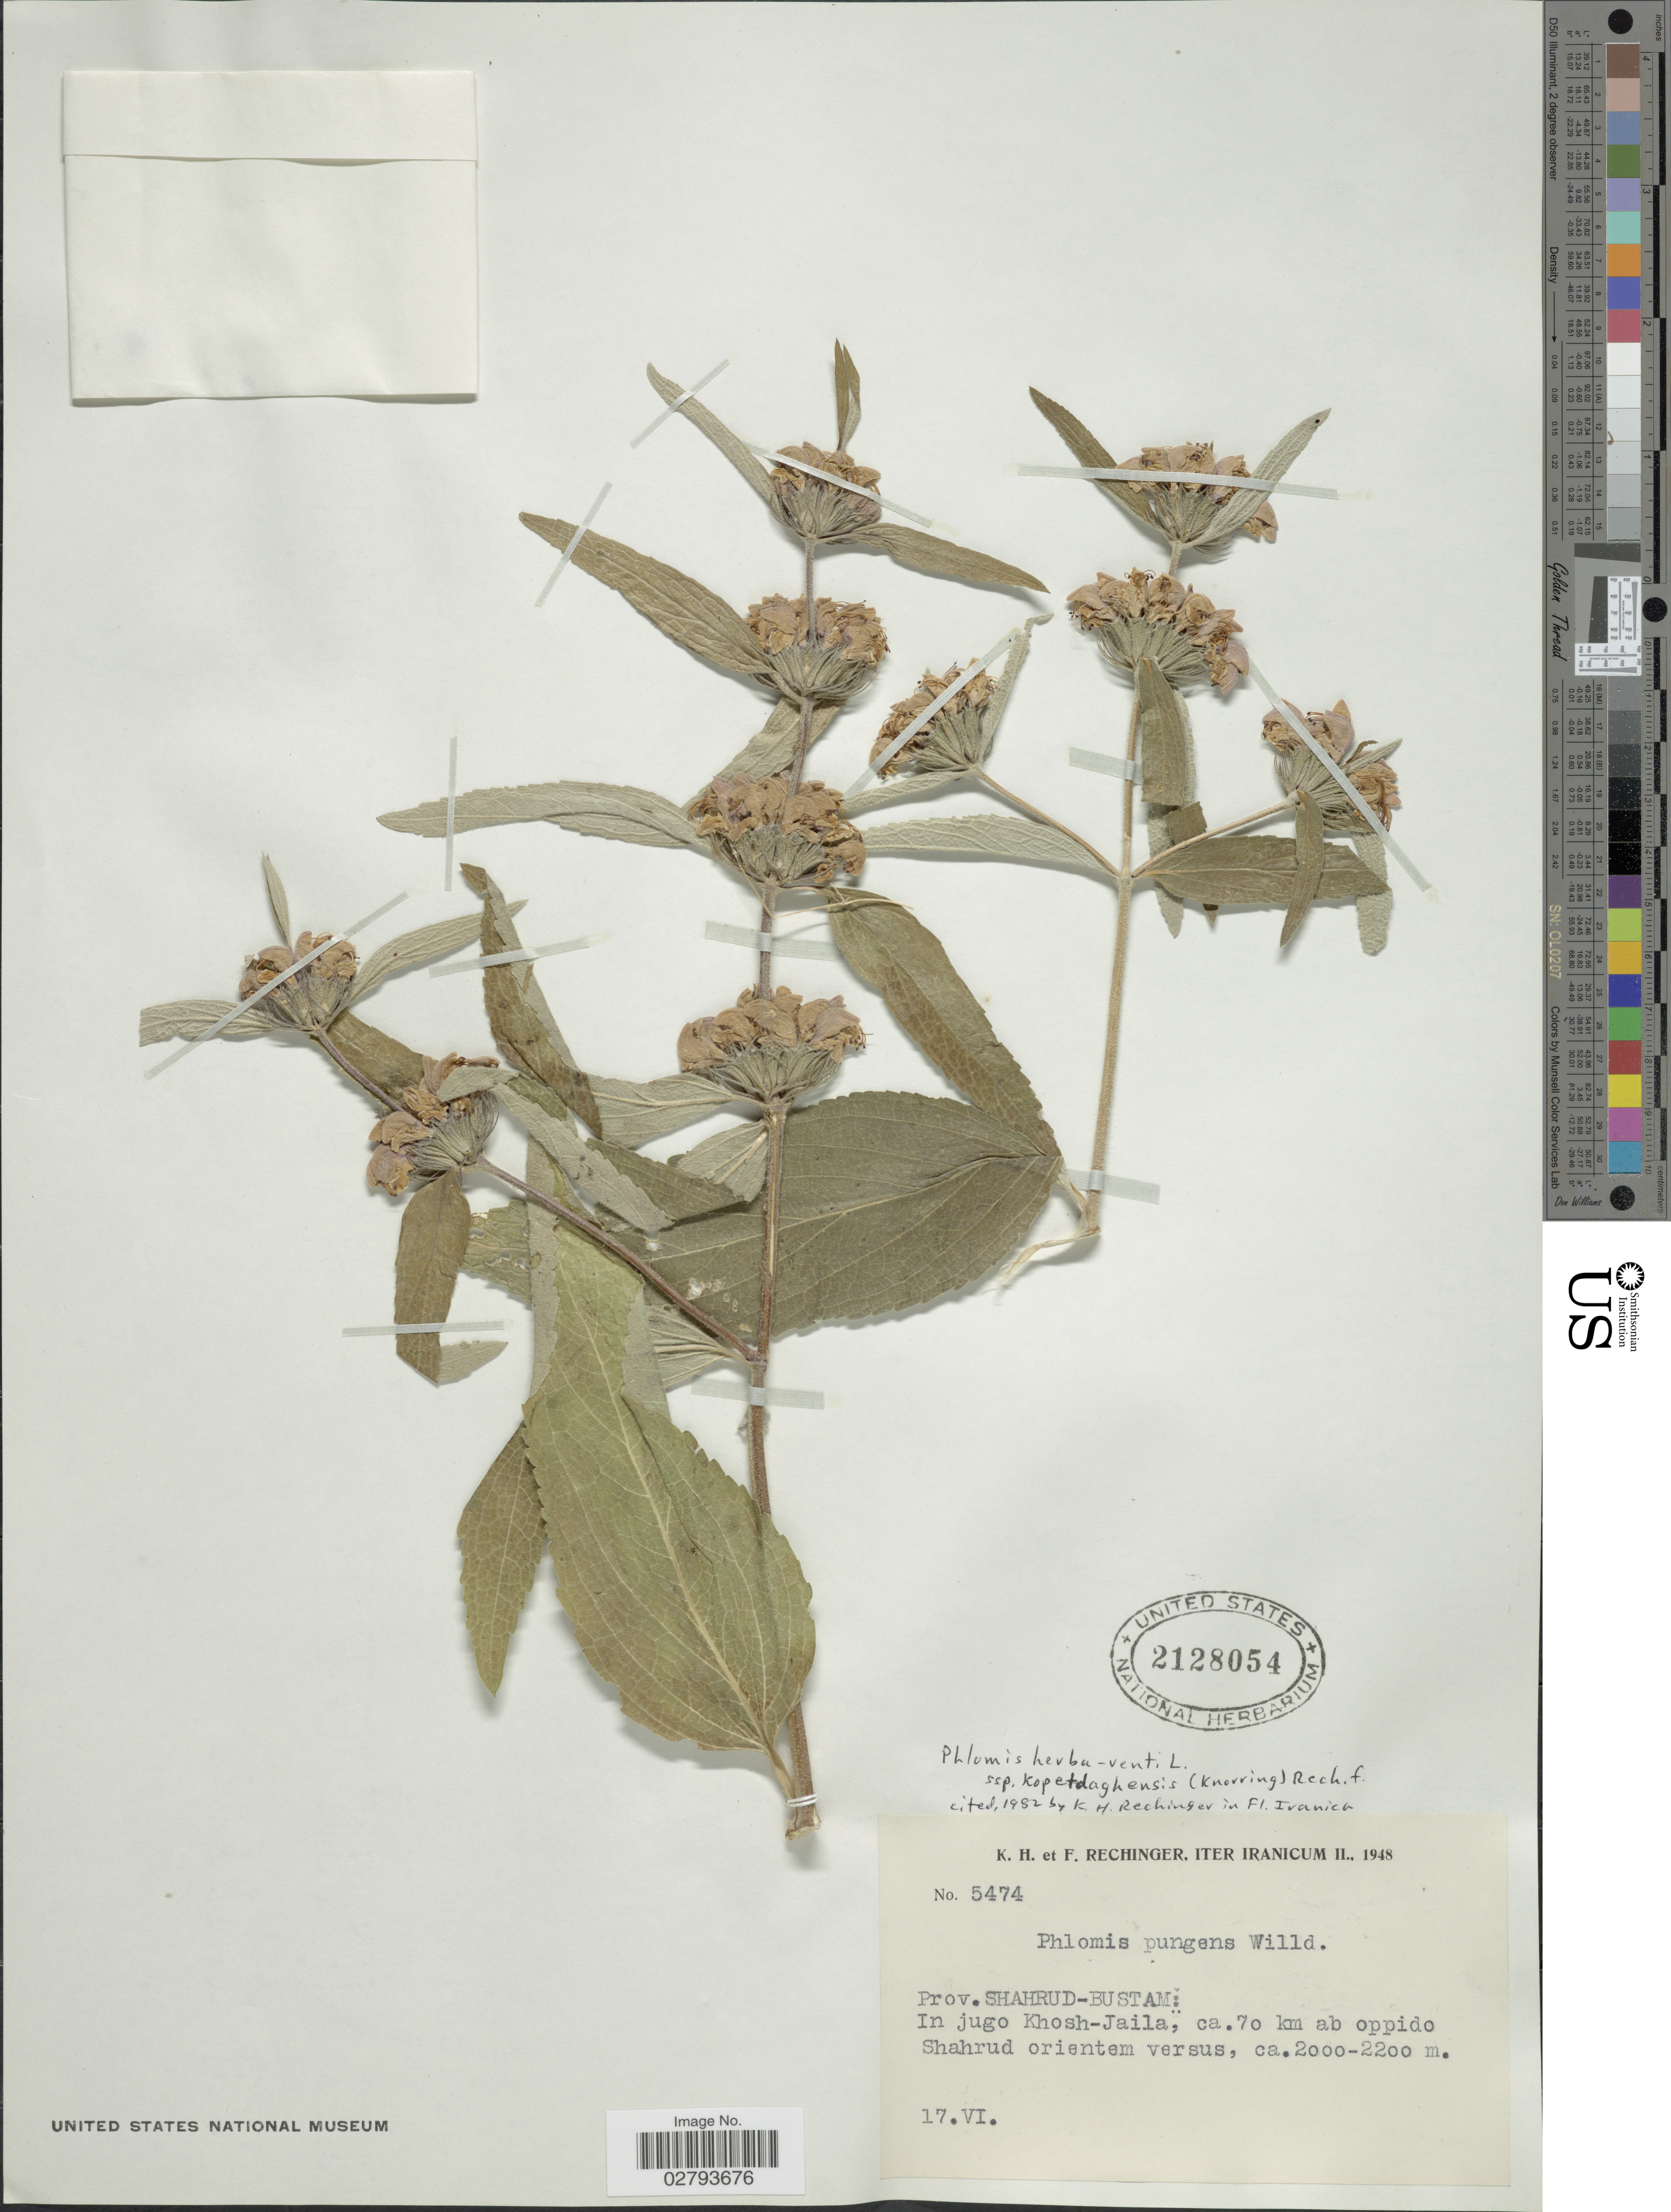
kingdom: Plantae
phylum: Tracheophyta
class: Magnoliopsida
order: Lamiales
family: Lamiaceae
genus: Phlomis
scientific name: Phlomis herba-venti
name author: L.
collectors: K. H. Rechinger & F. Rechinger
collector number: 5474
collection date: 1948-06-17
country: Iran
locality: Prov. Shahrud-Bustam: In jugo Khosh-Jaila, ca. 70 km ab oppido Shahrud orientem versus.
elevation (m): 2000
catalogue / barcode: US 2128054